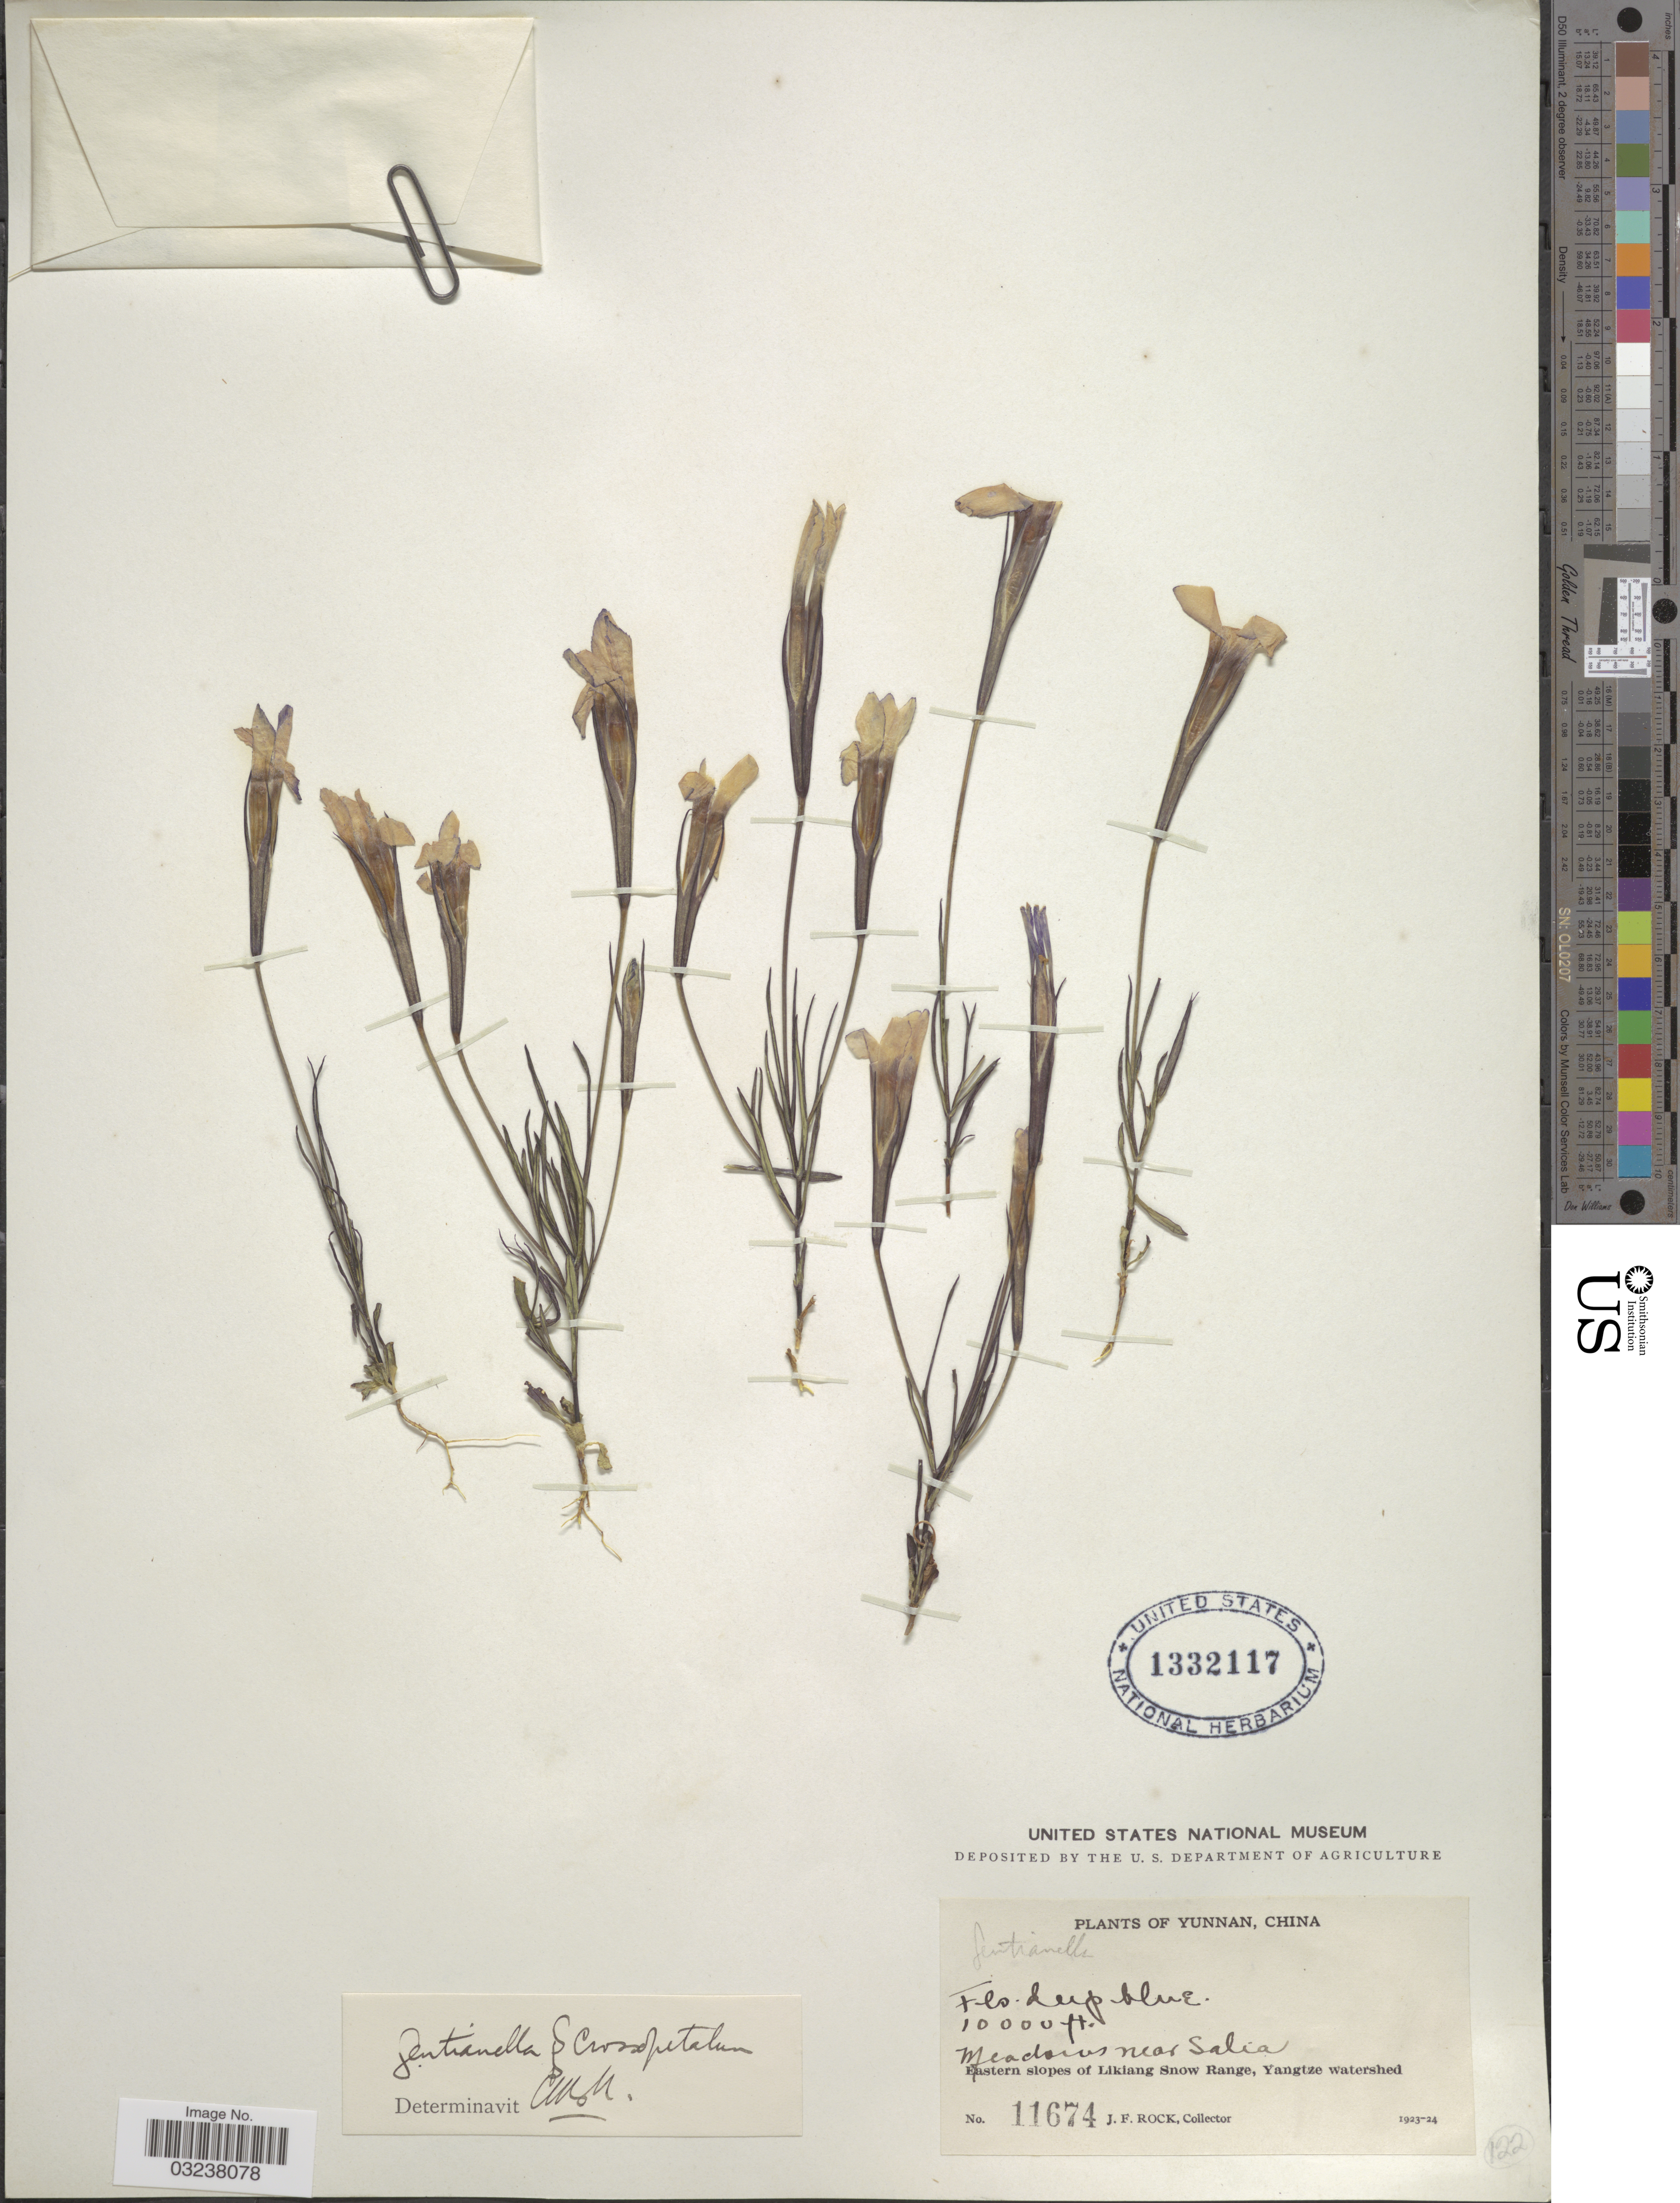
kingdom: Plantae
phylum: Tracheophyta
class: Magnoliopsida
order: Gentianales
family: Gentianaceae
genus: Gentianella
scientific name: Gentianella sp.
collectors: J. Rock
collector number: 11674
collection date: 1923/1924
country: China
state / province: Yunnan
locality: Meadows near Salia. Eastern slopes of Likiang Snow Range, Yangtze watershed.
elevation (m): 3048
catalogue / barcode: US 1332117